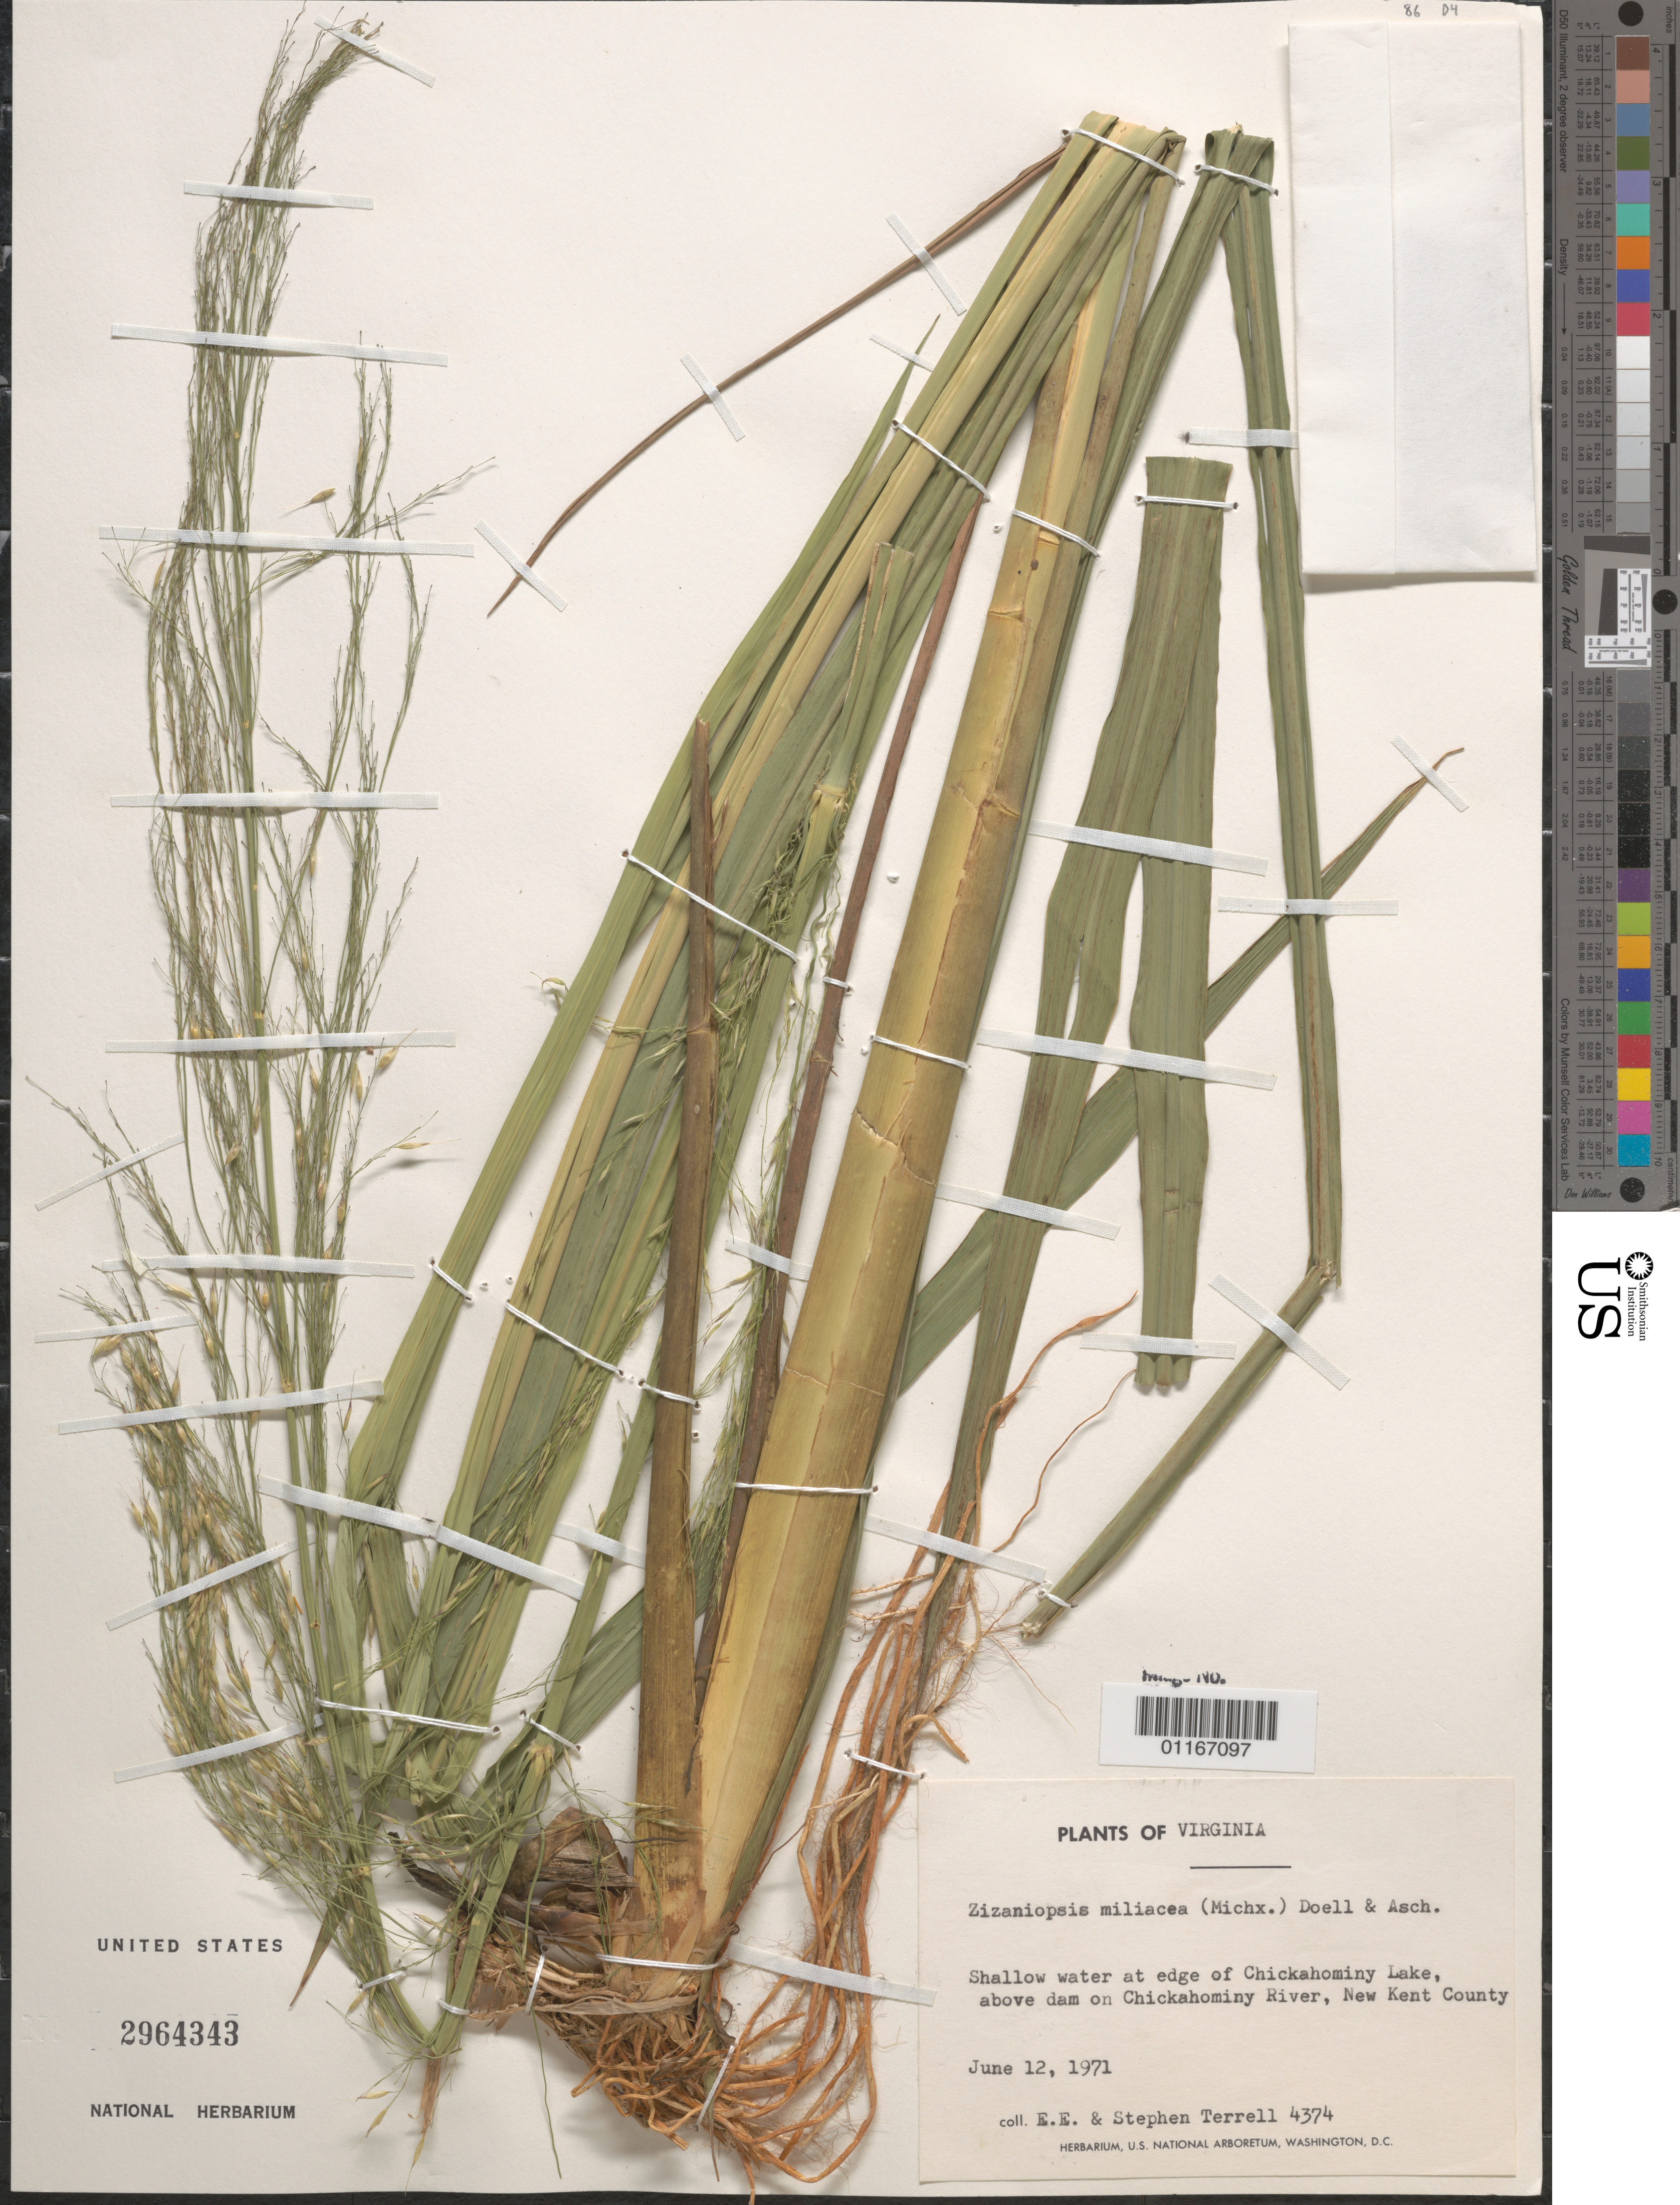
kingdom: Plantae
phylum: Tracheophyta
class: Liliopsida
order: Poales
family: Poaceae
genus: Zizaniopsis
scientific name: Zizaniopsis miliacea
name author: (Michx.) Döll & Asch.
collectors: E. E. Terrell & S. Terrell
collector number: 4374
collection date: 1971-06-12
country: United States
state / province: Virginia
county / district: New Kent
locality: Above dam on Chickahominy River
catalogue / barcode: US 2964343